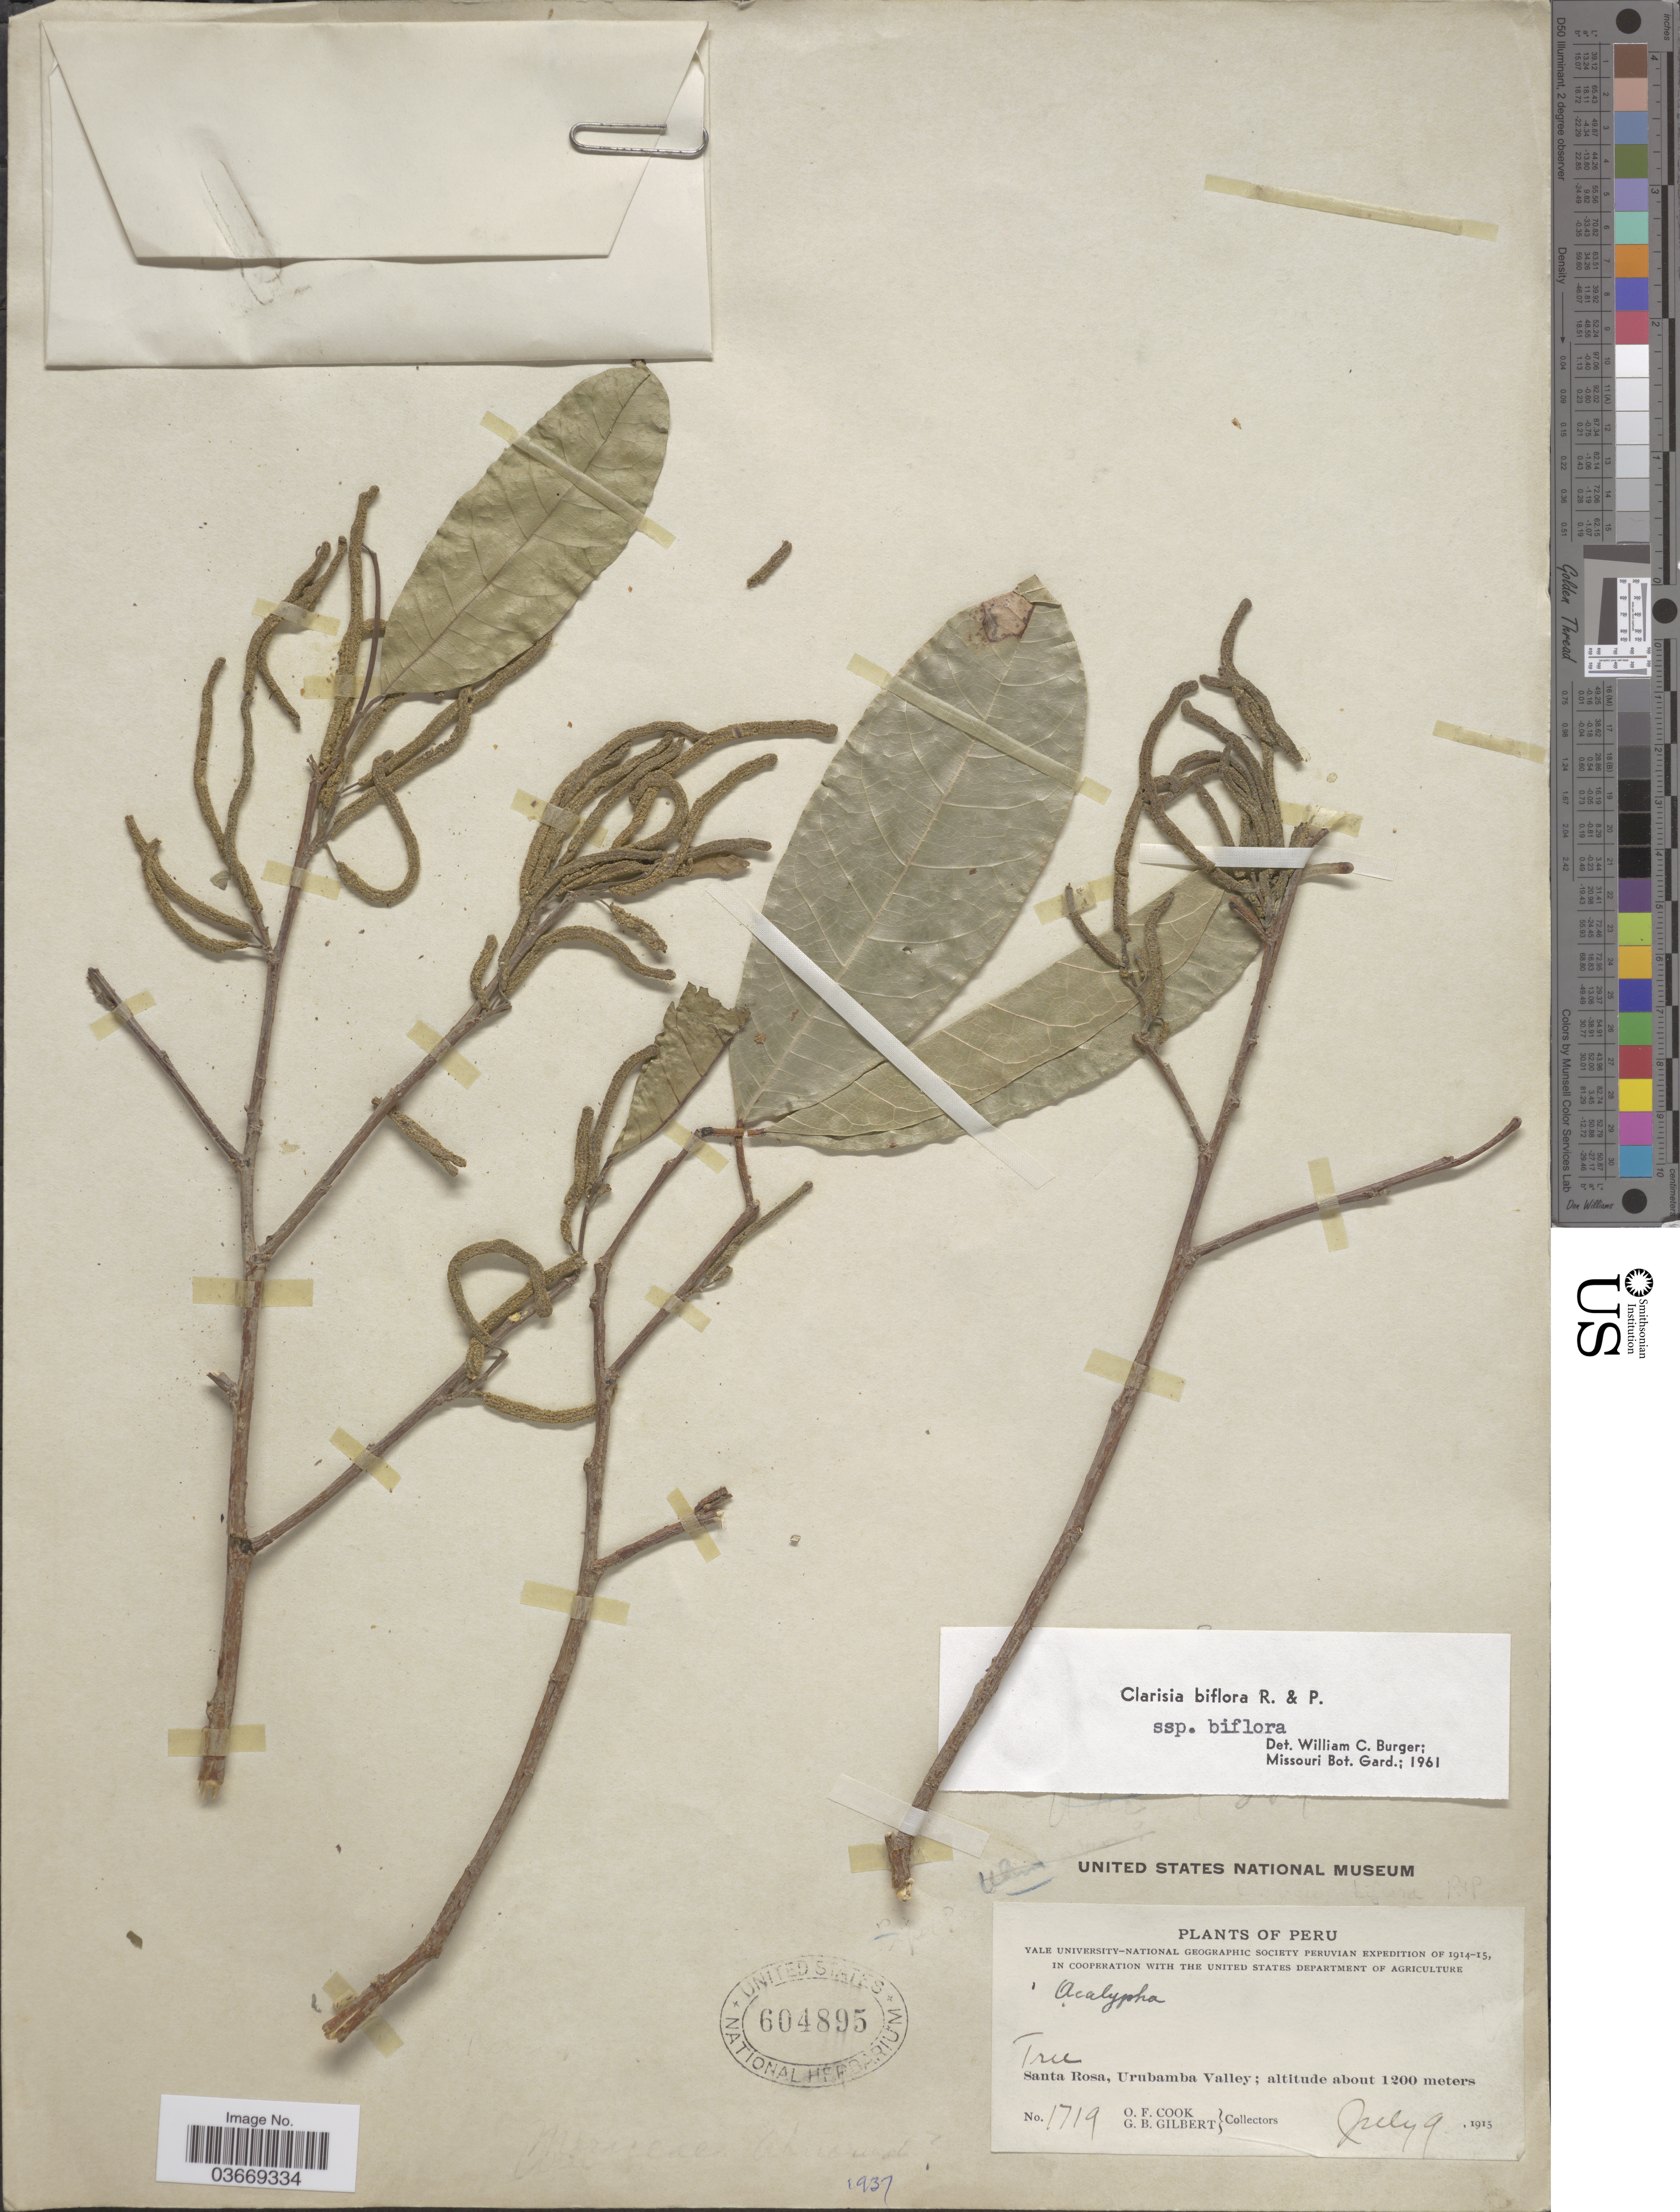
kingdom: Plantae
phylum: Tracheophyta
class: Magnoliopsida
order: Rosales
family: Moraceae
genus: Clarisia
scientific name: Clarisia biflora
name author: Ruiz & Pav.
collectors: O. F. Cook & G. B. Gilbert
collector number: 1719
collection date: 1915-07-09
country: Peru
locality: Santa Rosa, Urubamba Valley.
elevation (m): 1200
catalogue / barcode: US 604895